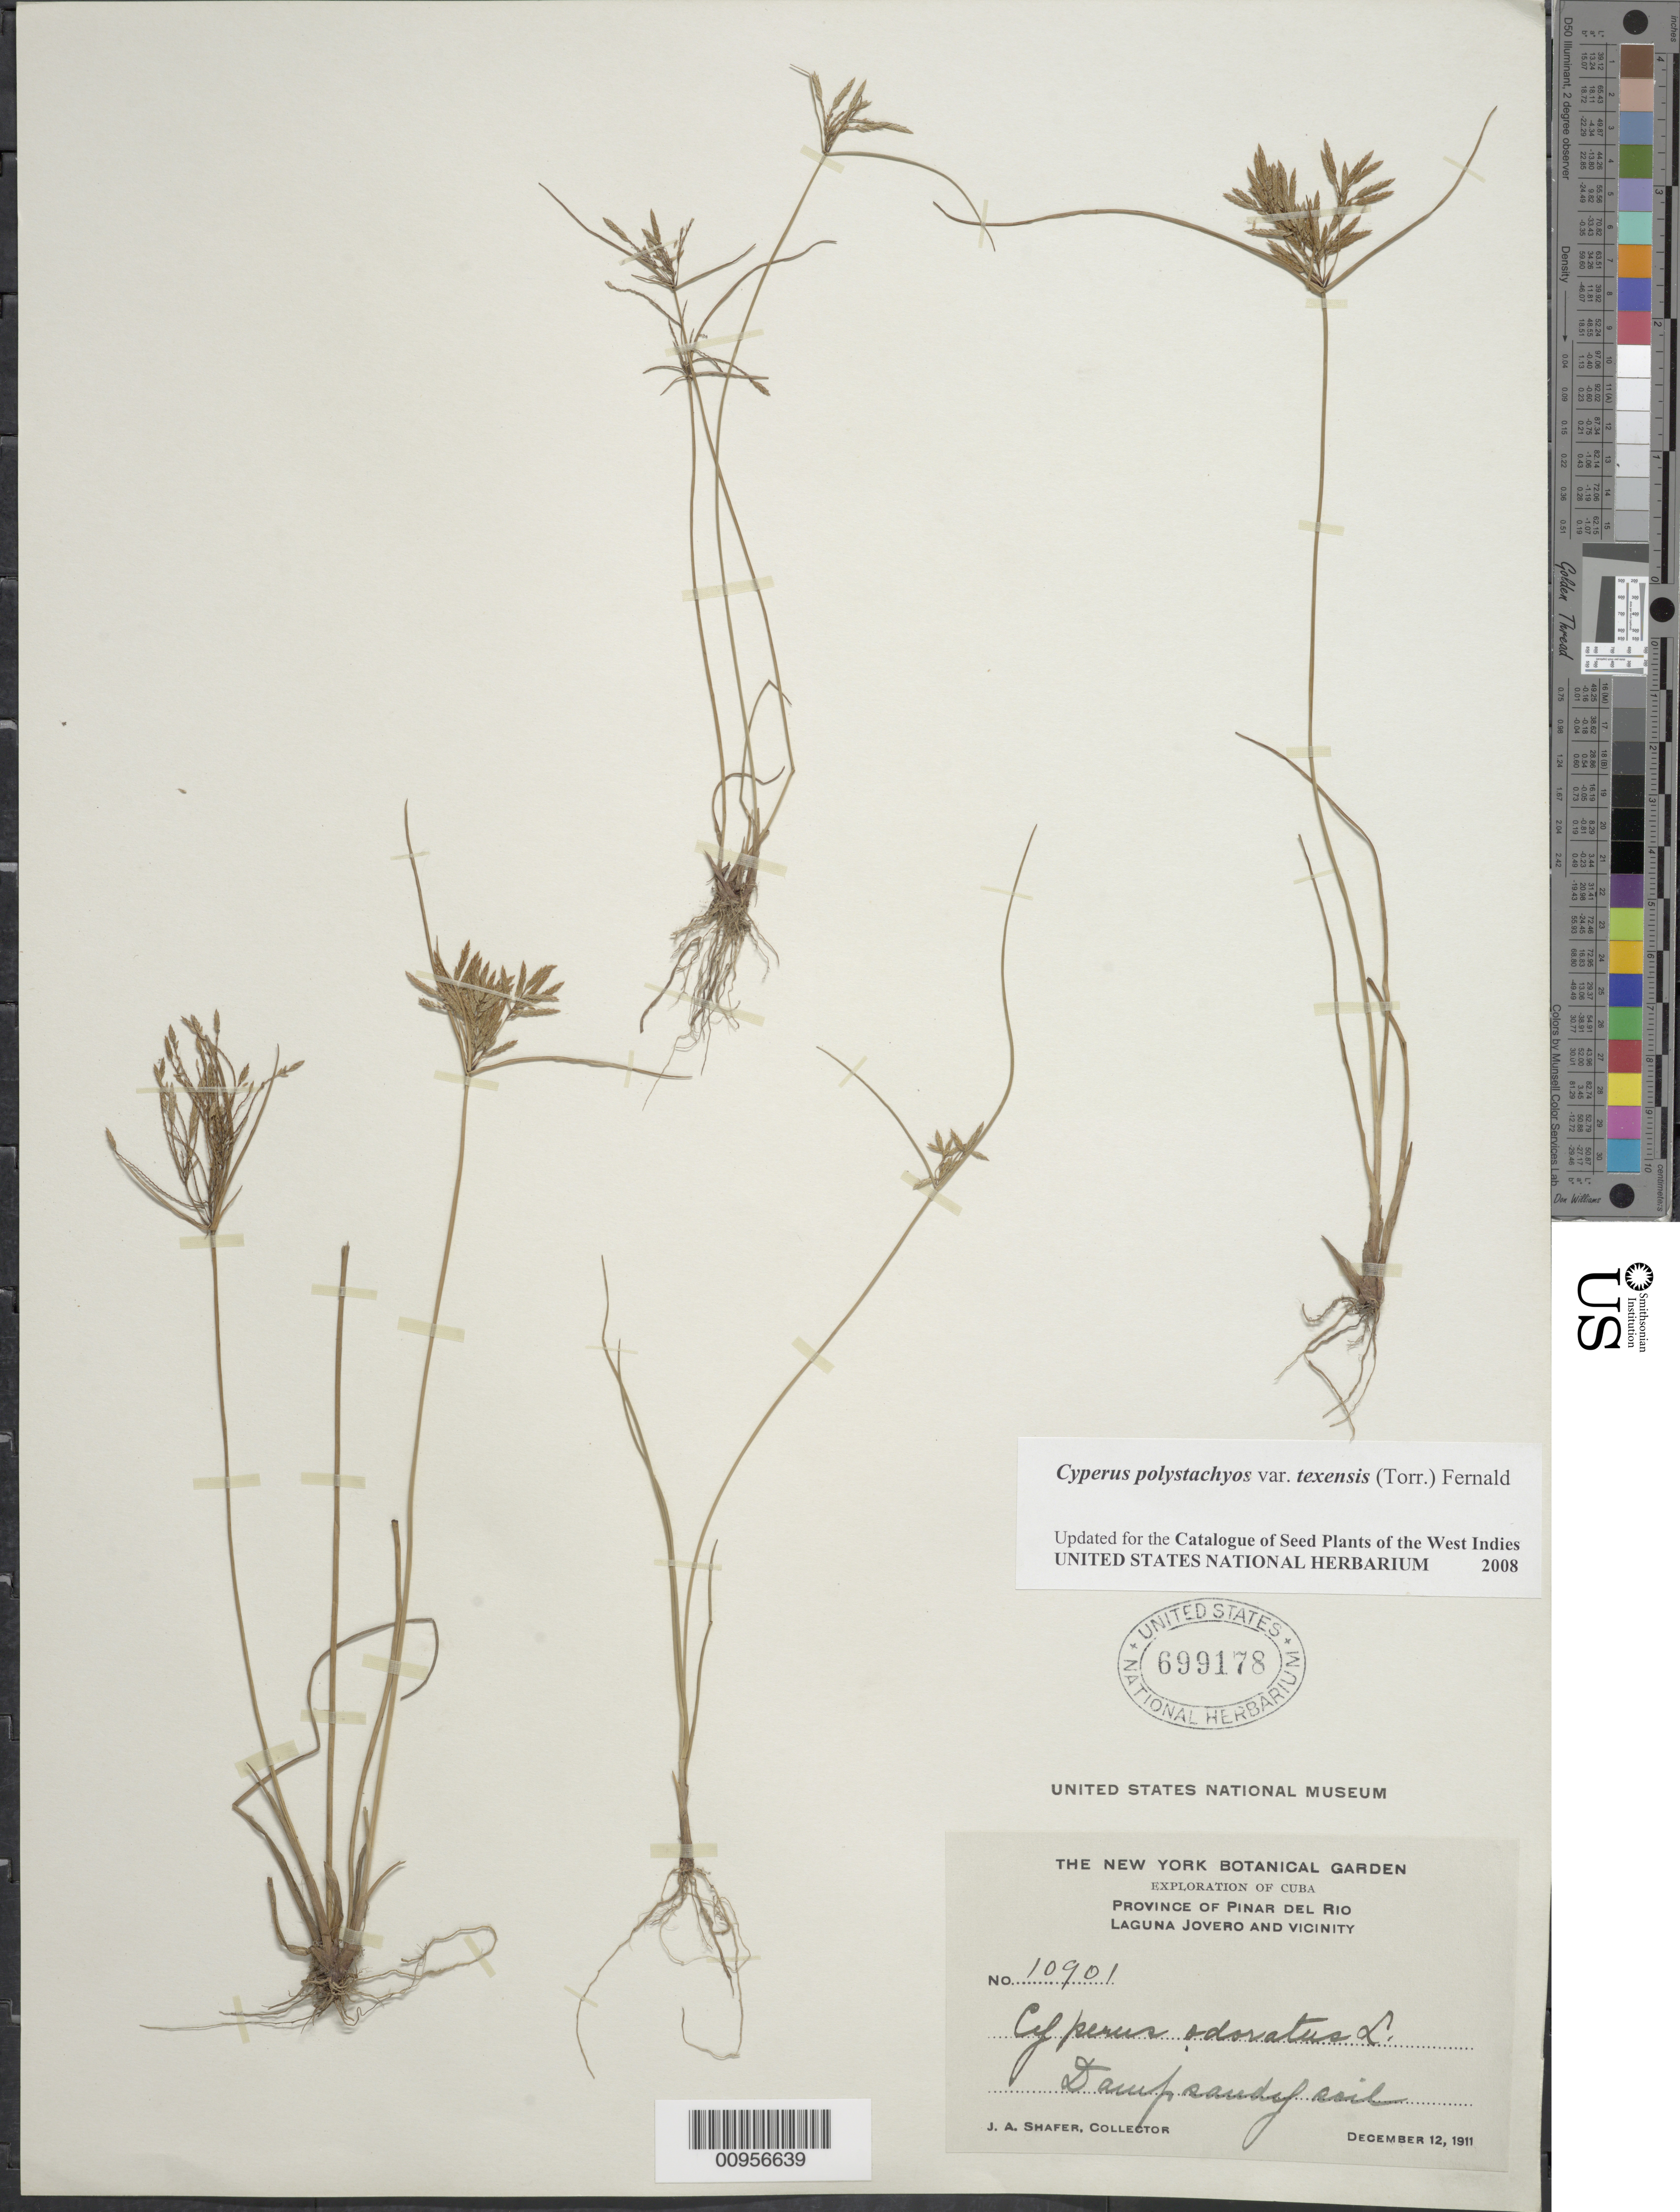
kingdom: Plantae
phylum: Tracheophyta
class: Liliopsida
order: Poales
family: Cyperaceae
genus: Cyperus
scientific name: Cyperus polystachyos var. texensis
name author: (Torr.) Fernald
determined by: Strong, M. T., (US), Smithsonian Institution - National Museum of Natural History (UNITED STATES)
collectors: J. A. Shafer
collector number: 10901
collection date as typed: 12 Dec 1911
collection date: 1911-12-12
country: Cuba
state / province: Pinar del Rio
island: Cuba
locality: Laguna Jovero and vicinity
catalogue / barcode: US 699178